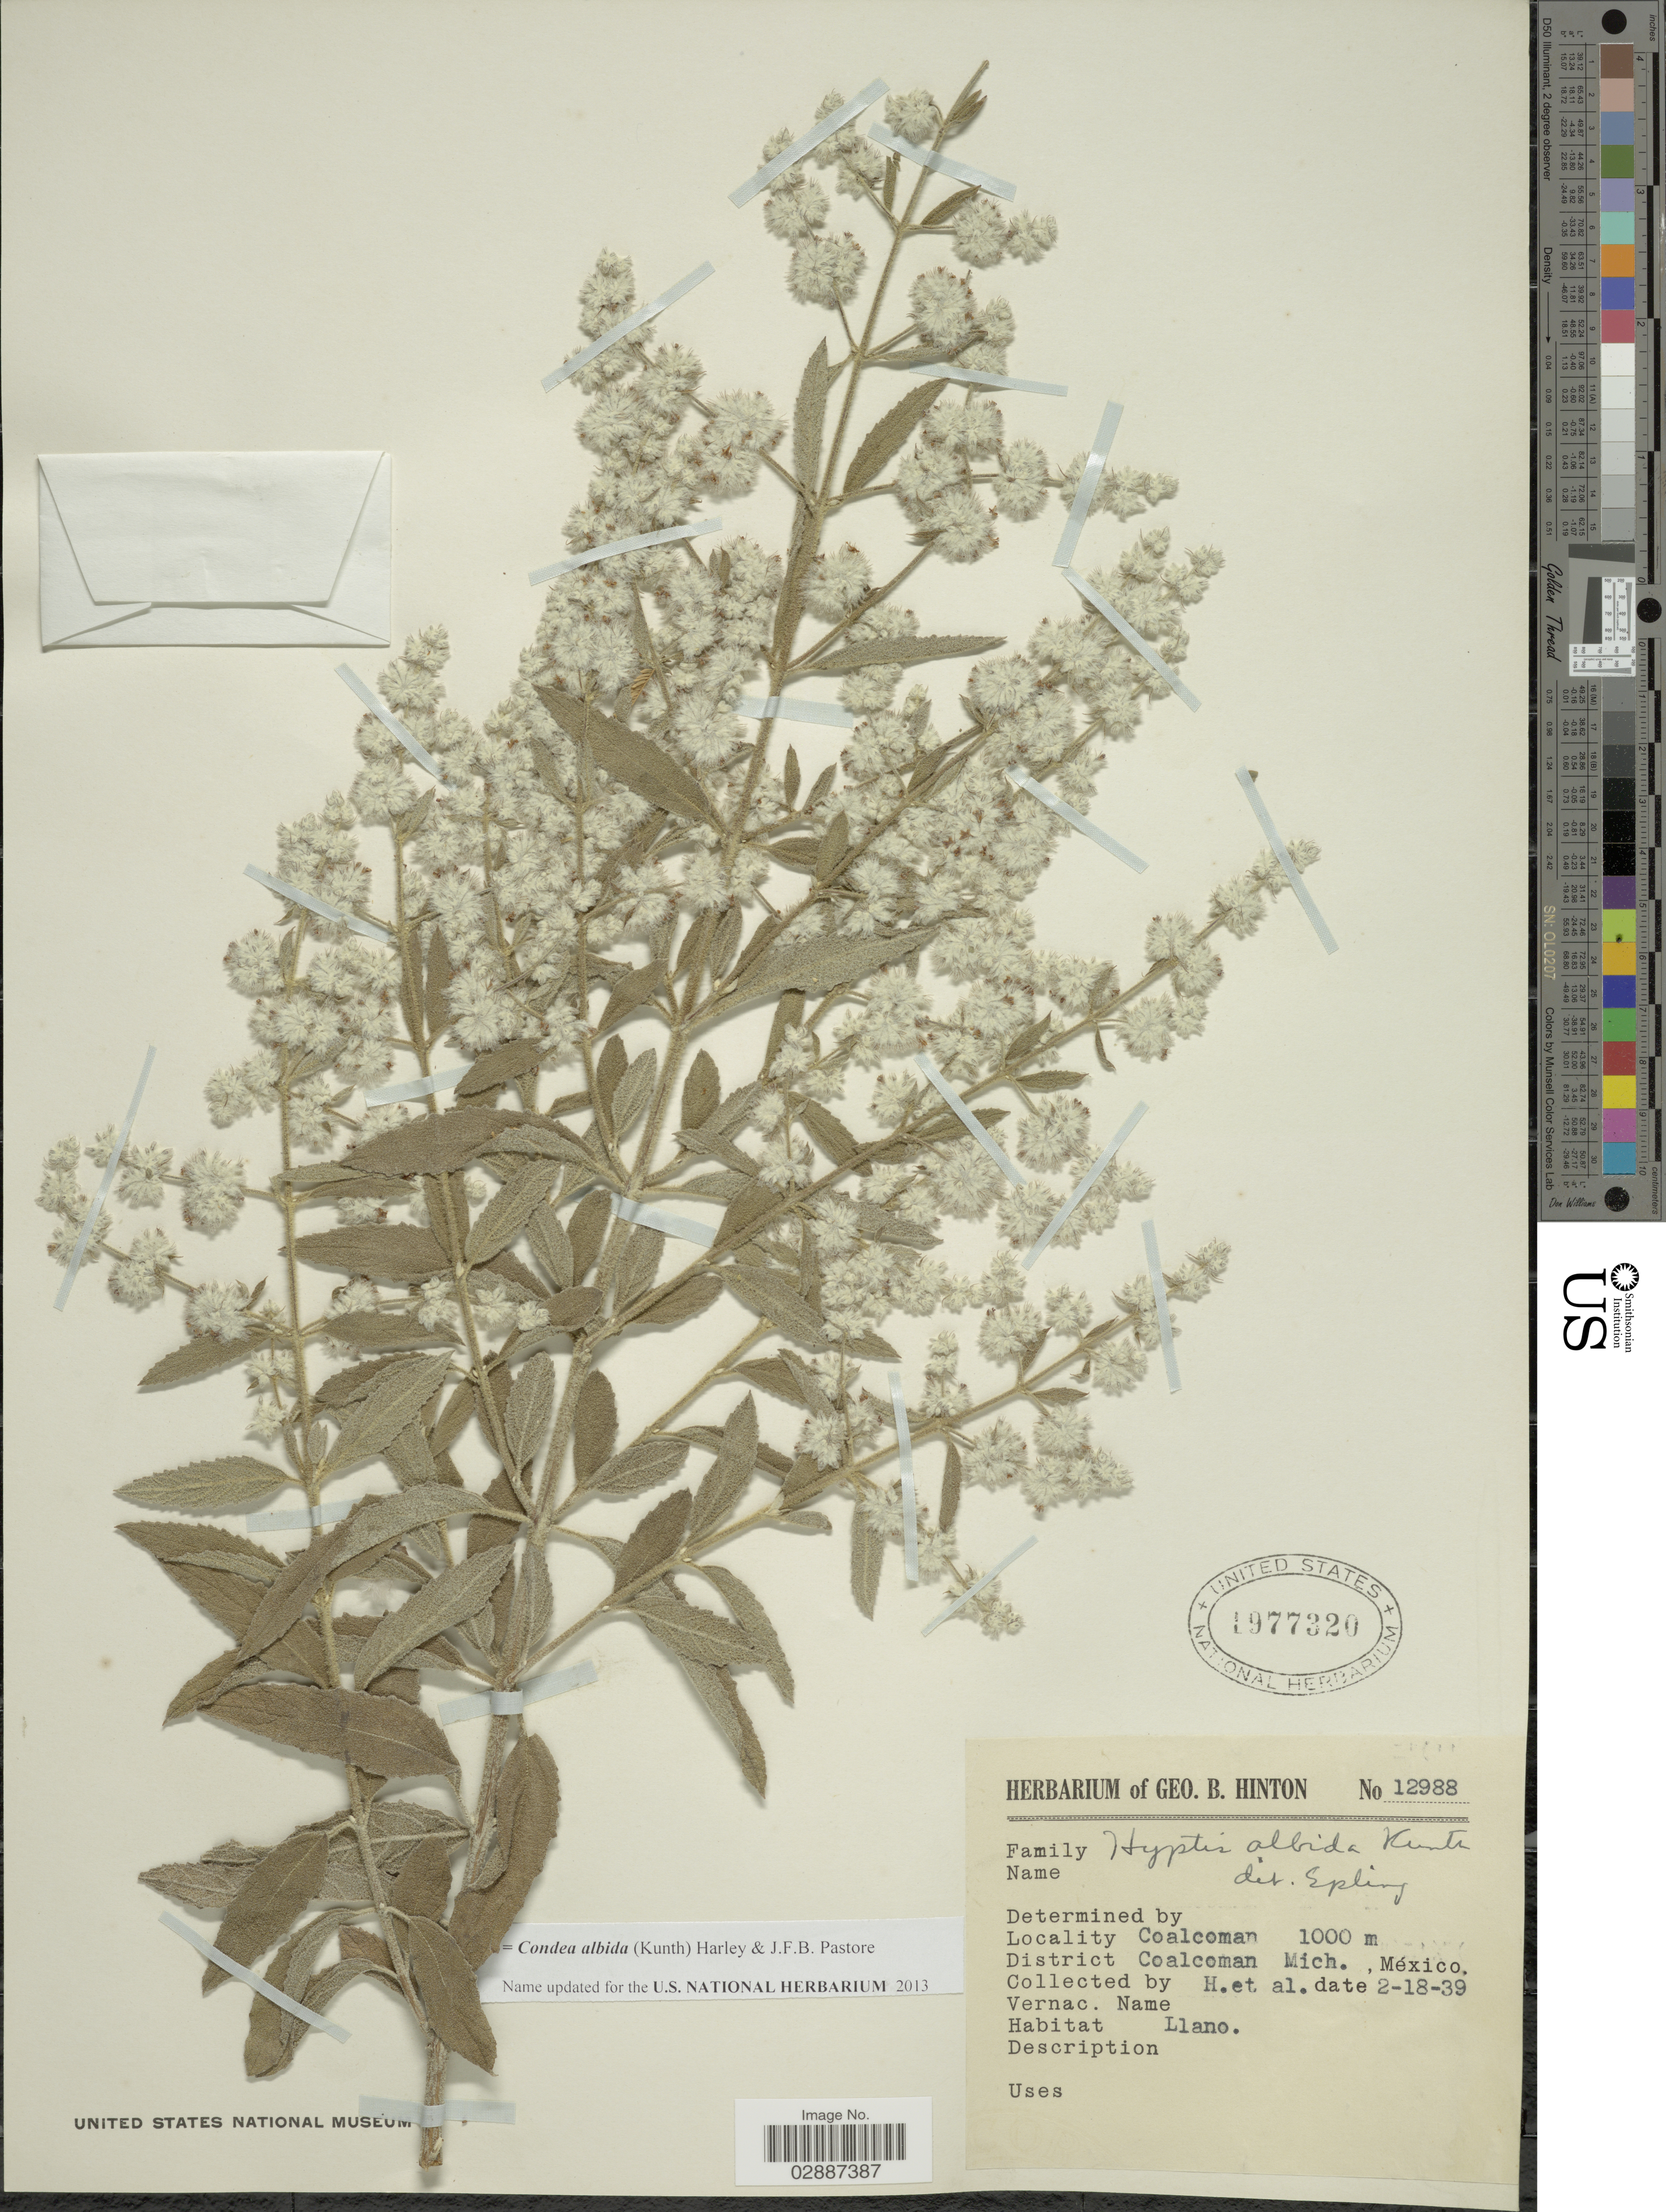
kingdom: Plantae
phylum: Tracheophyta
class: Magnoliopsida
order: Lamiales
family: Lamiaceae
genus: Condea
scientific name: Condea albida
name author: (Kunth) Harley & J.F.B. Pastore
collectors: G. B. Hinton & et al.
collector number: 12988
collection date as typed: Transcribed d/m/y: 18/2/39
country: Mexico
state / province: Michoacán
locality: Coalcoman. District Coalcoman.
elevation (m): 1000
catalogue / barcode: US 1977320